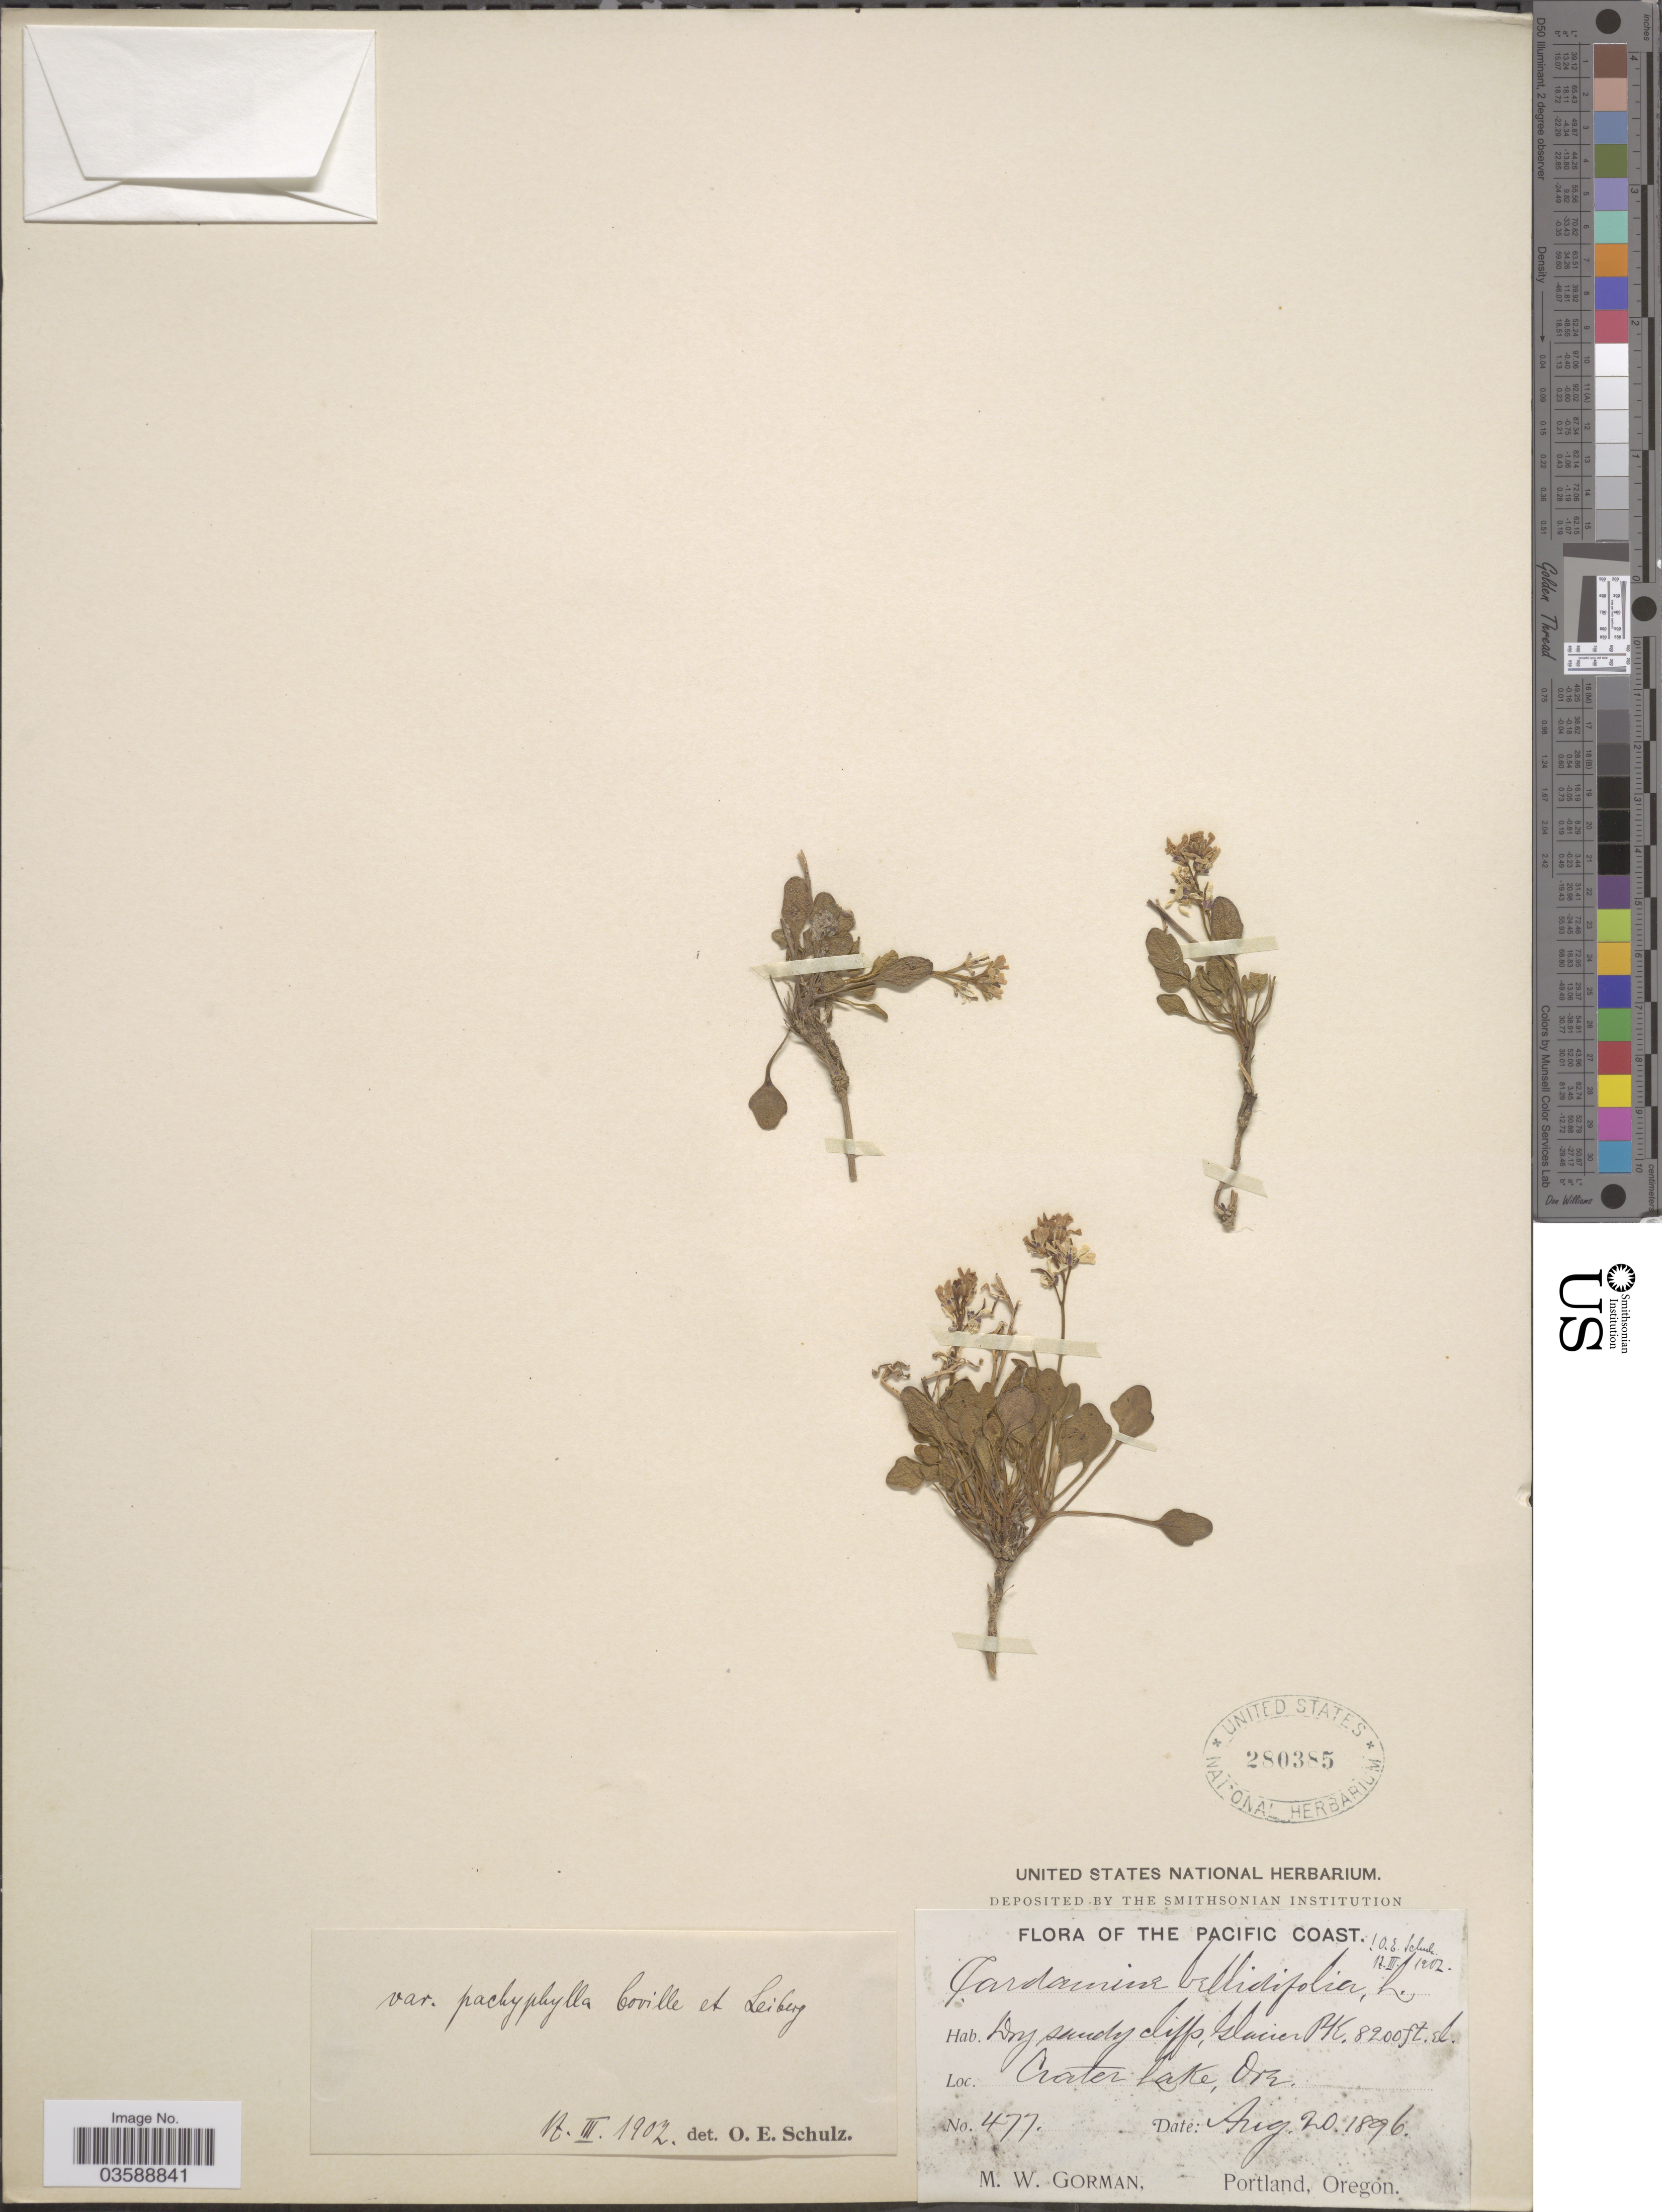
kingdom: Plantae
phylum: Tracheophyta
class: Magnoliopsida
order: Brassicales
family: Brassicaceae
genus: Cardamine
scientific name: Cardamine bellidifolia var. pachyphylla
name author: Coville & Leiberg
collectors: M. W. Gorman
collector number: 477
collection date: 1896-08-20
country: United States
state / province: Oregon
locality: Pacific Coast. Glacier PK. Crater Lake.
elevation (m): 2499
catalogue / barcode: US 280385